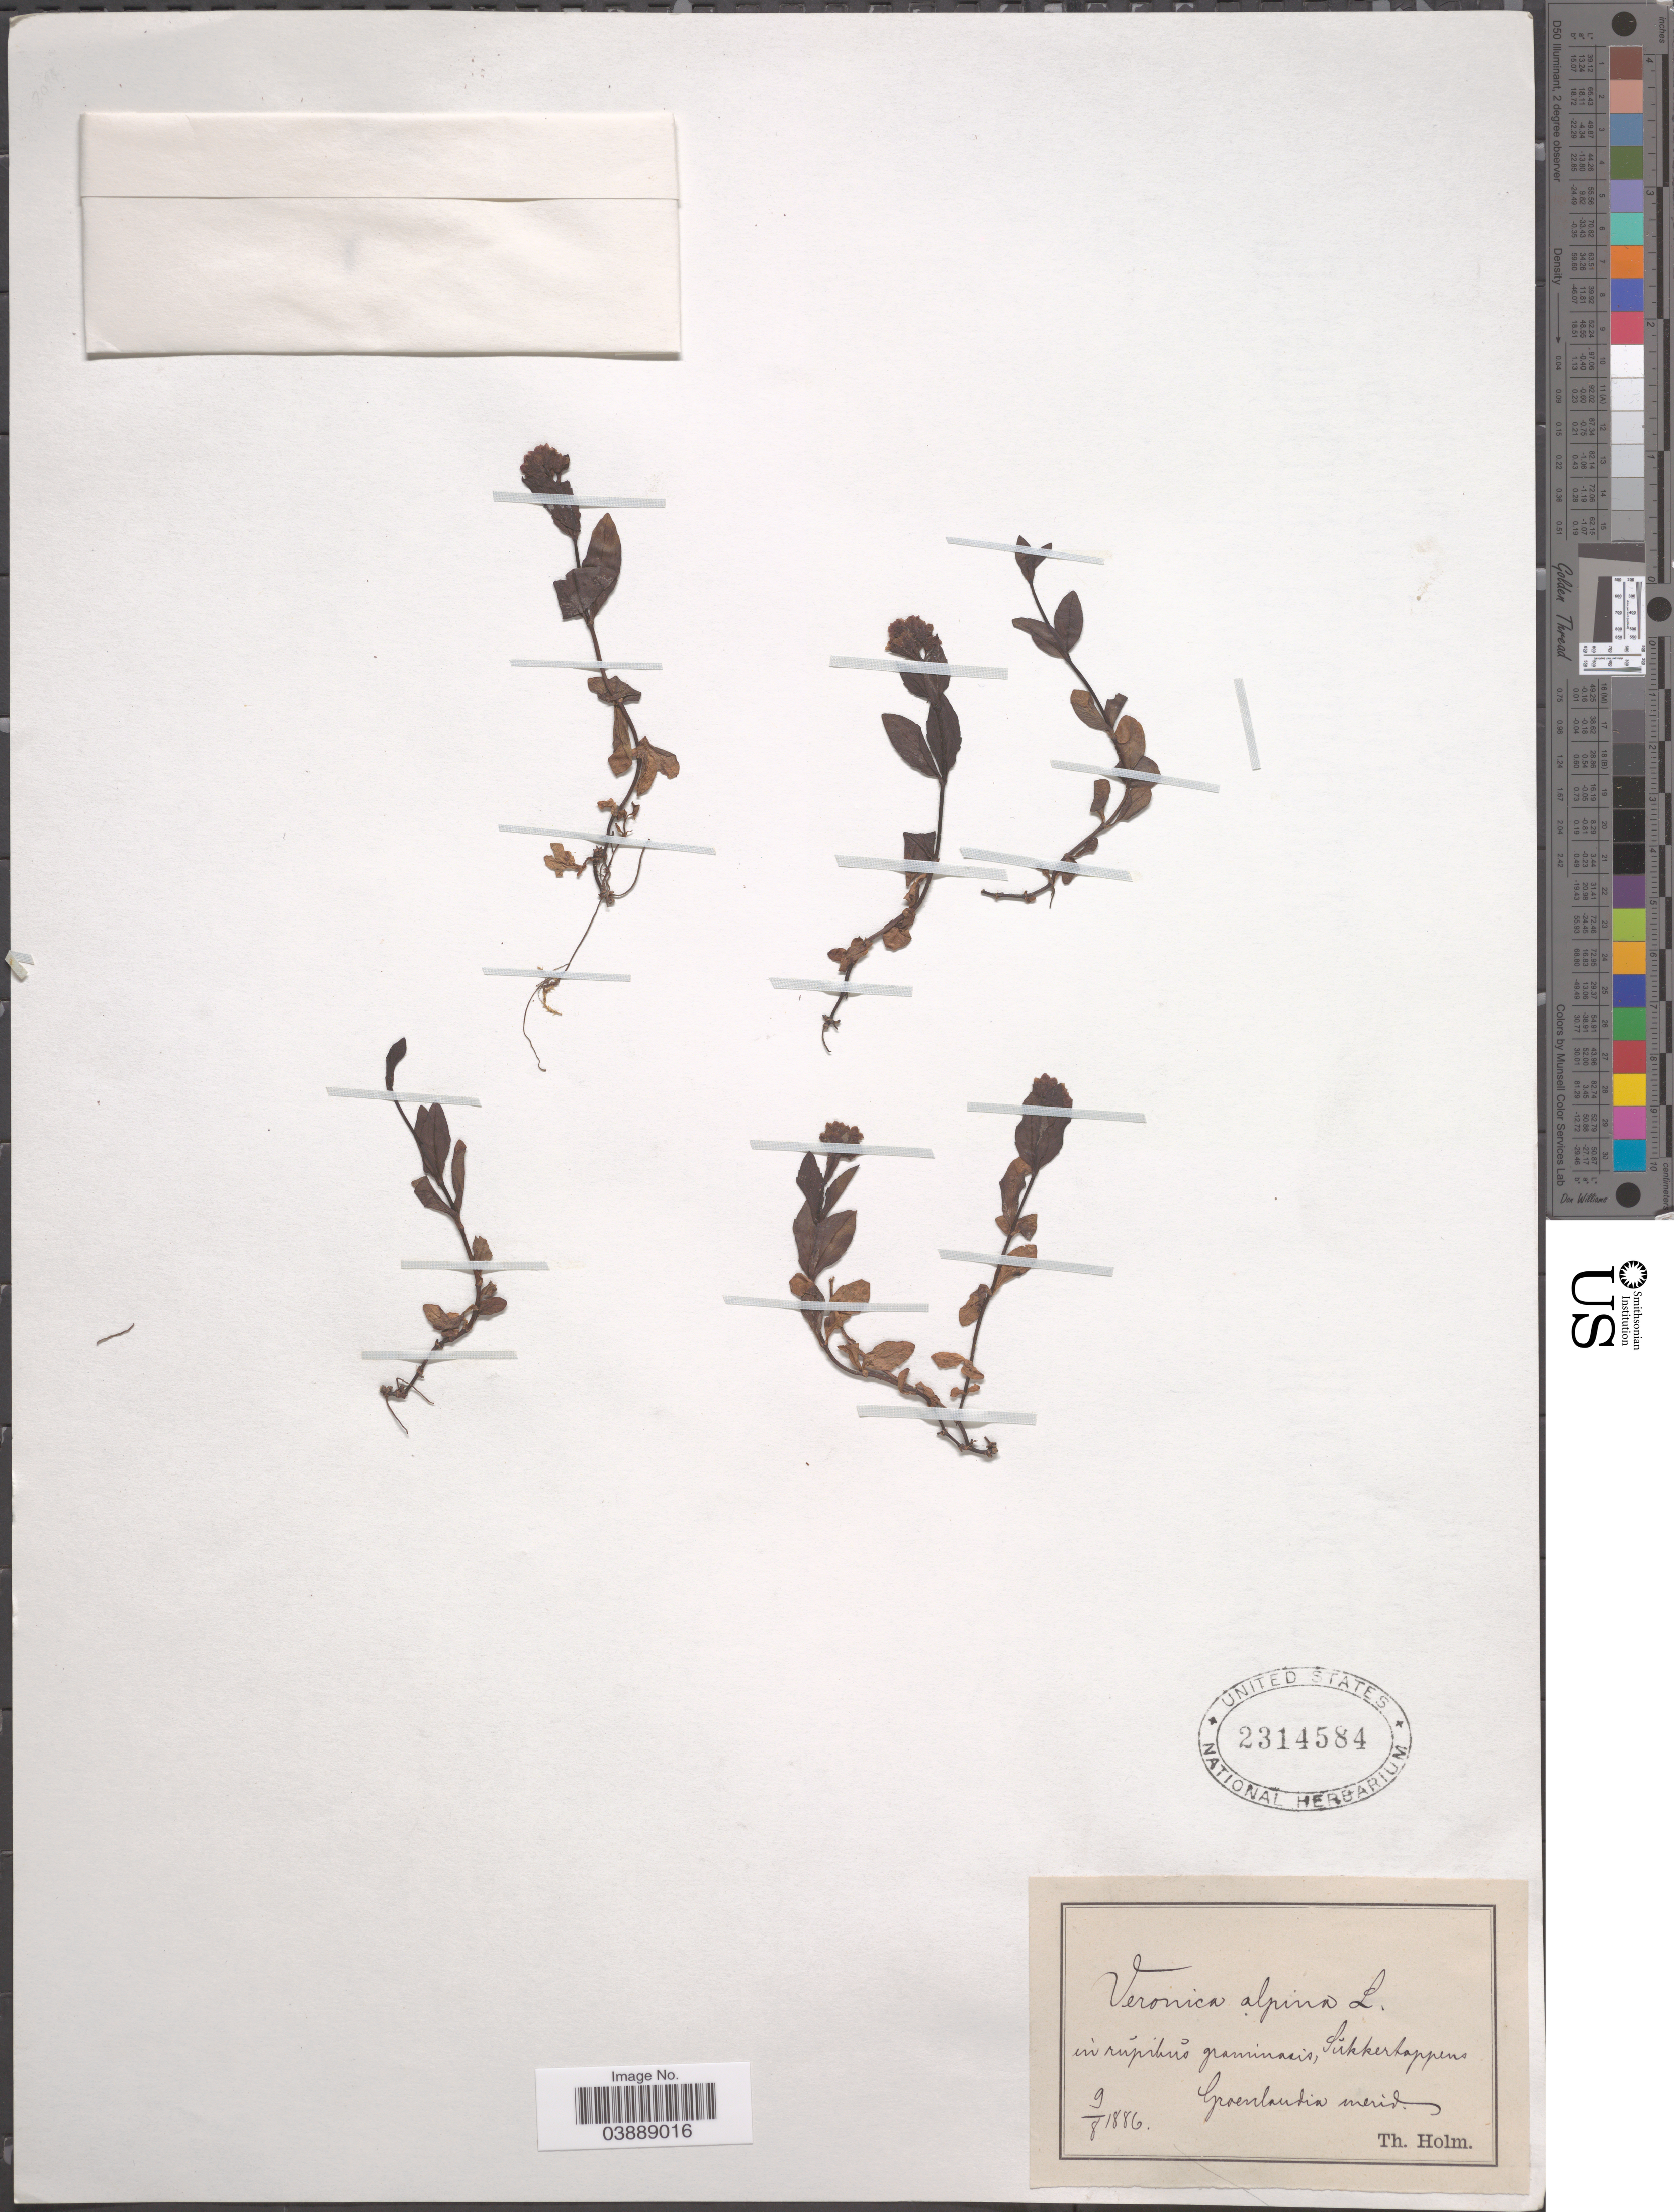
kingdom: Plantae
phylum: Tracheophyta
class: Magnoliopsida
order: Lamiales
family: Plantaginaceae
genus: Veronica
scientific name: Veronica alpina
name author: L.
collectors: T. Holm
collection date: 1886-08-09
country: Greenland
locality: Sükkertoppens. Groenlandia merid.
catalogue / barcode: US 2314584